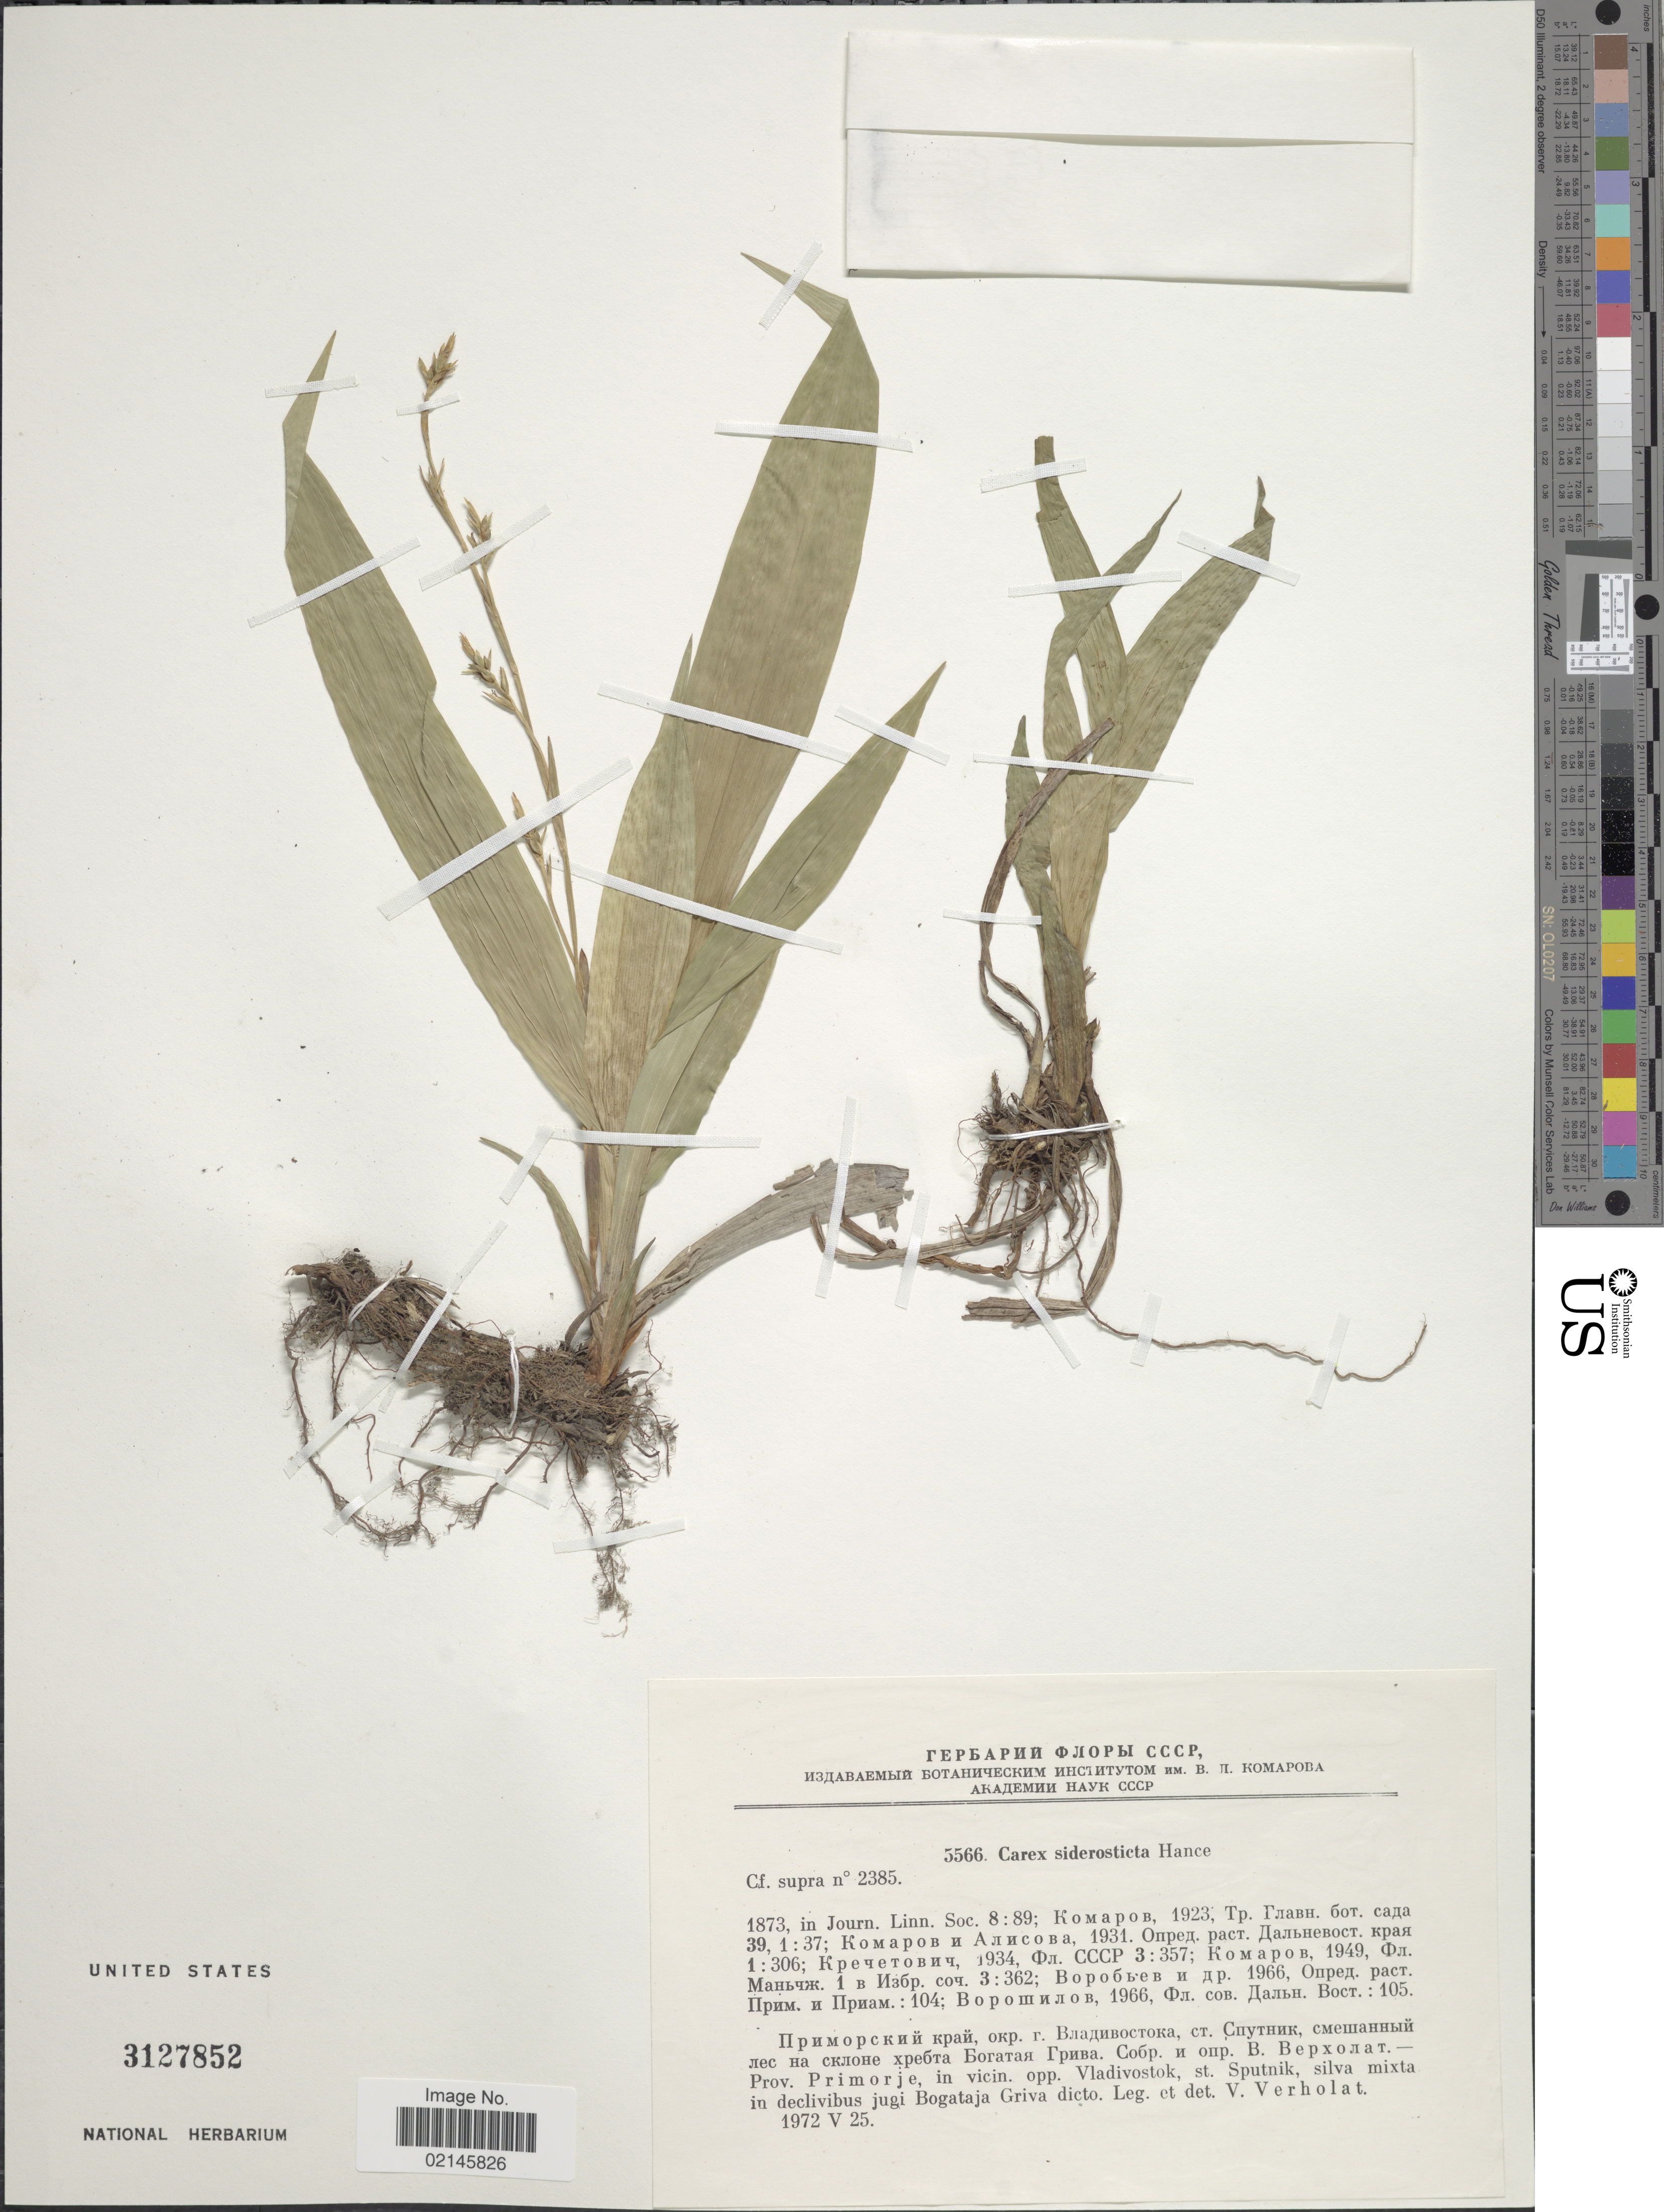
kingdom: Plantae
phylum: Tracheophyta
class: Liliopsida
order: Poales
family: Cyperaceae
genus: Carex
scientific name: Carex siderosticta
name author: Hance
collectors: V. Verholat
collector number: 5566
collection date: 1972-05-25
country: Croatia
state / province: Primorje-Gorski Kotar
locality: Prov. Primorje. in vicin. opp. Vladivostok, st. Sputnik, silva mixta in declivibus jugi Bogataja Griva dicto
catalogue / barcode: US 3127852